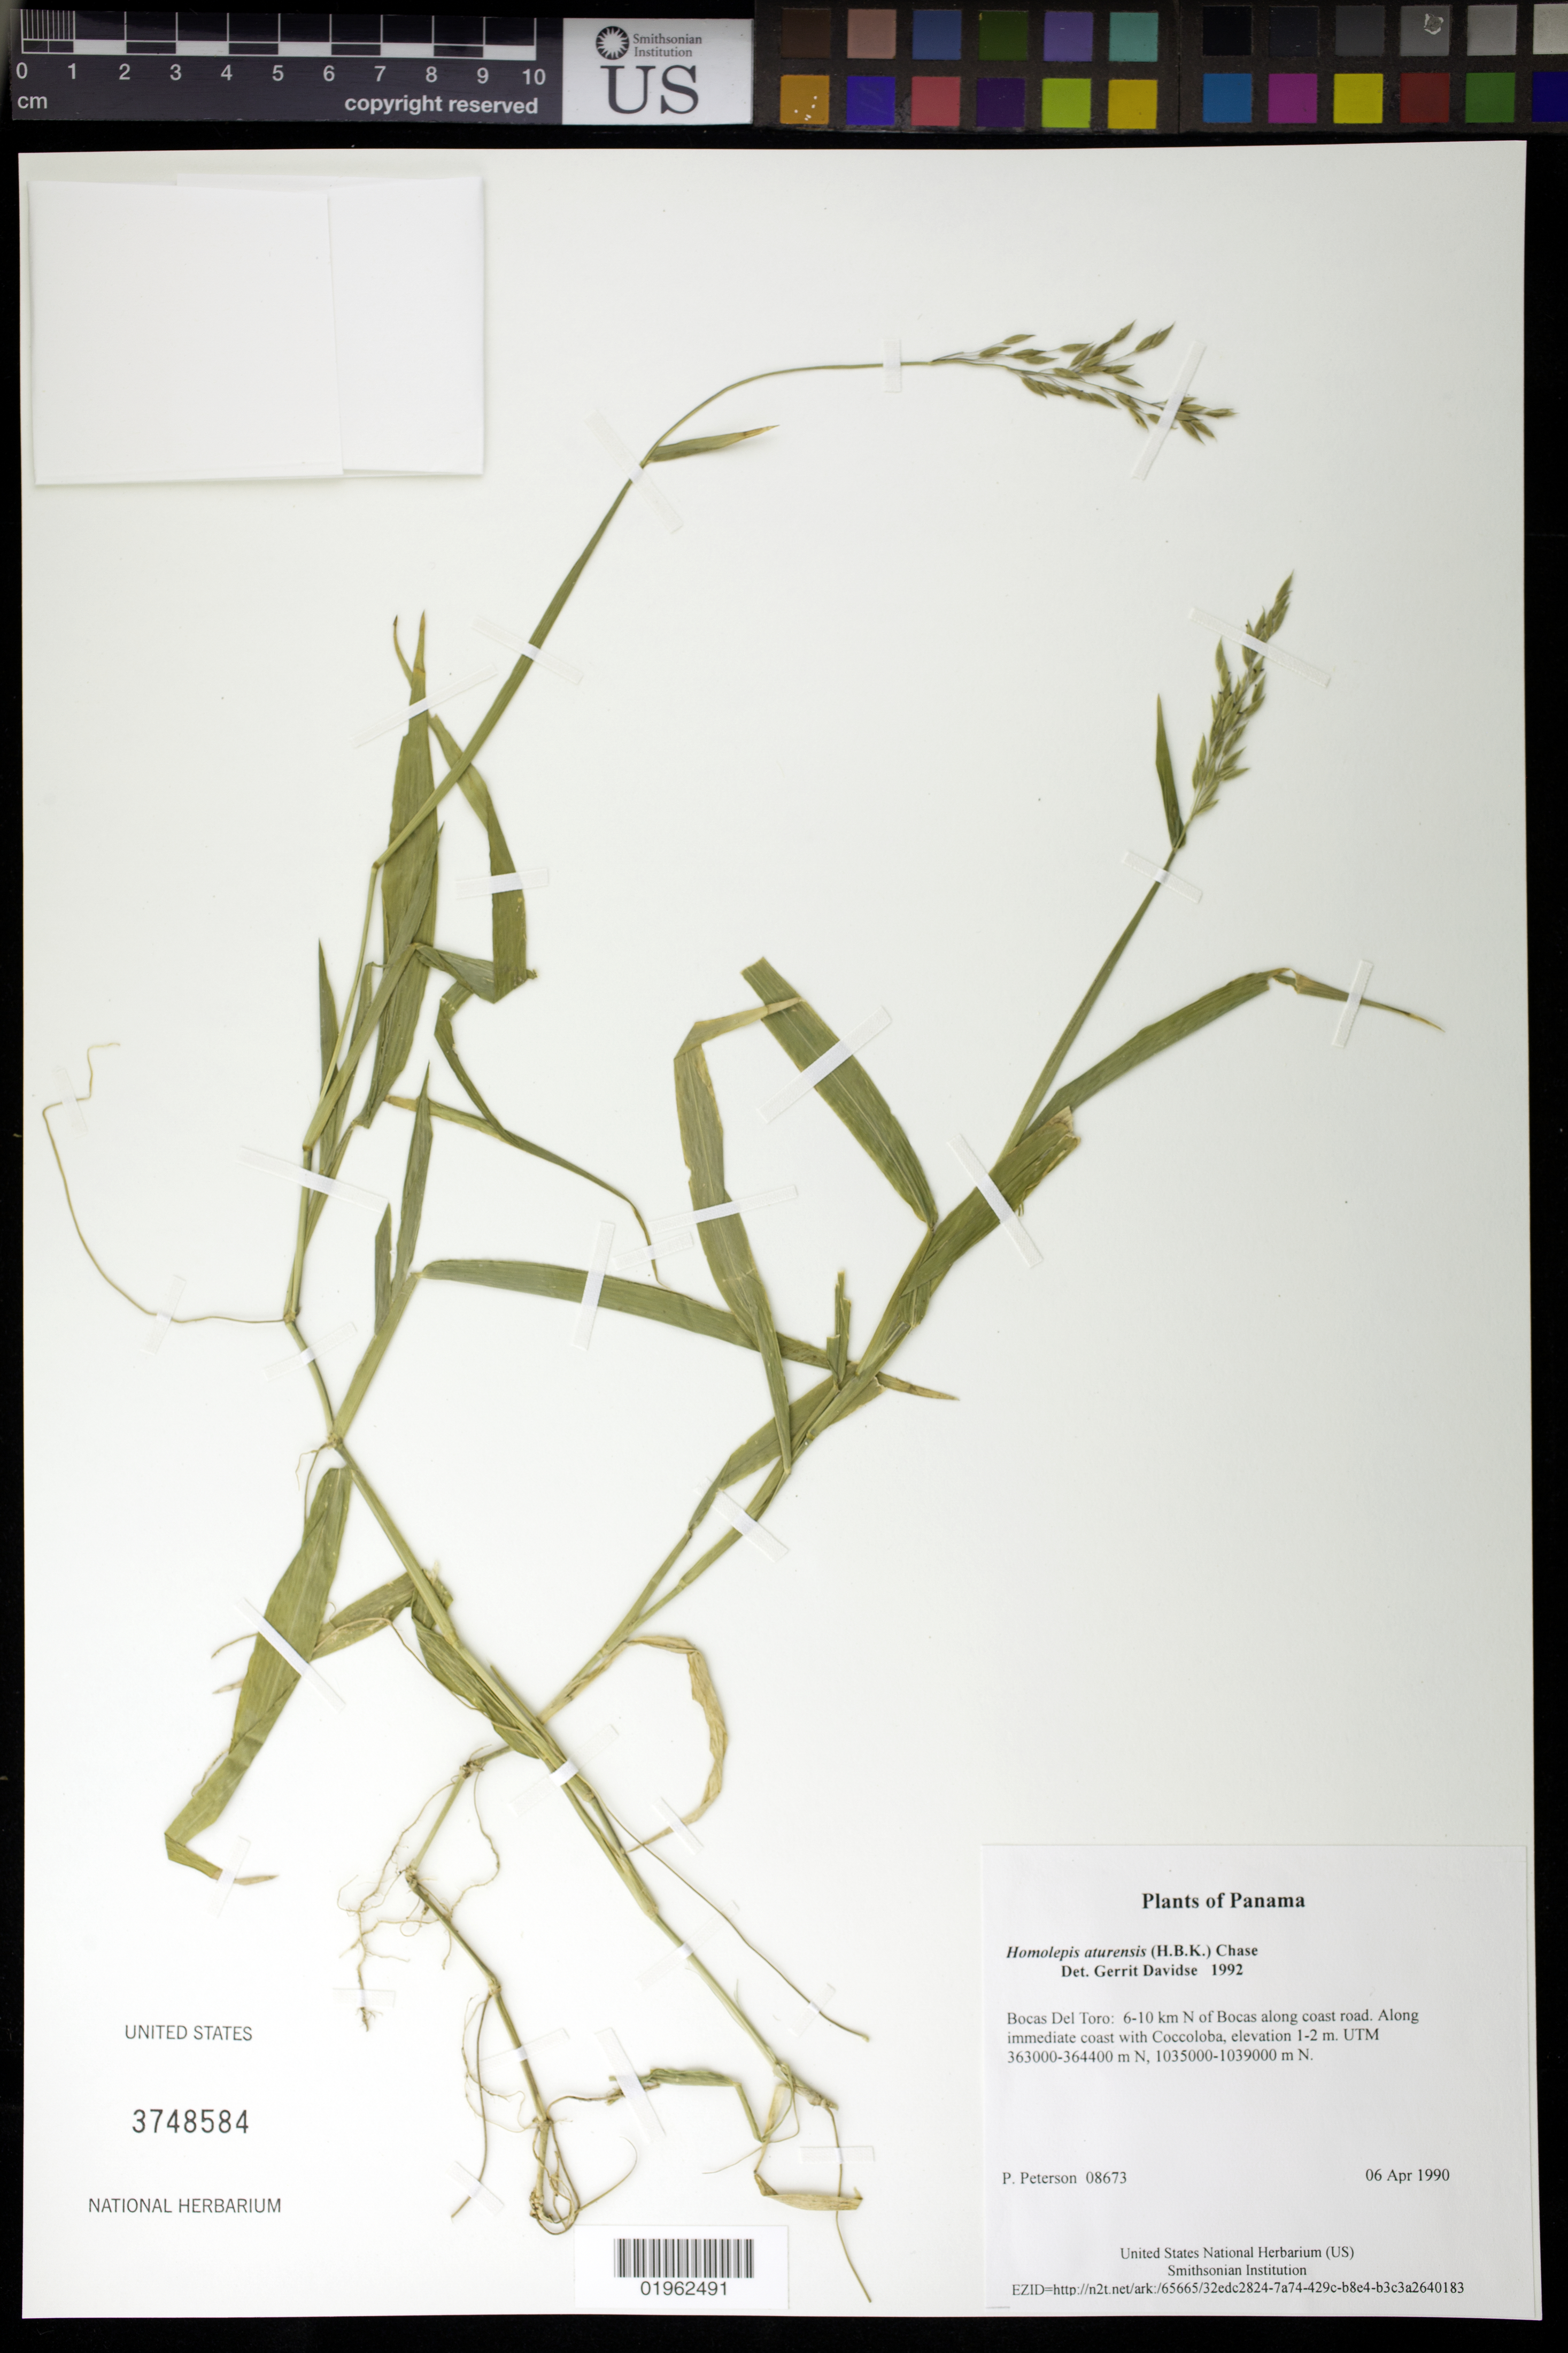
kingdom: Plantae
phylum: Tracheophyta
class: Liliopsida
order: Poales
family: Poaceae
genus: Homolepis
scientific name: Homolepis aturensis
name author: (Kunth) Chase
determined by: Davidse, Gerrit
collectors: P. M. Peterson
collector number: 08673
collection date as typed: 06 Apr 1990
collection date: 1990-04-06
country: Panama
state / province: Bocas del Toro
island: Colón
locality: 6-10 km N of Bocas along coast road.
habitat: Along immediate coast with Coccoloba, elevation 1-2 m. UTM 363000-364400 m N, 1035000-1039000 m N.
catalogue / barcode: US 3748584